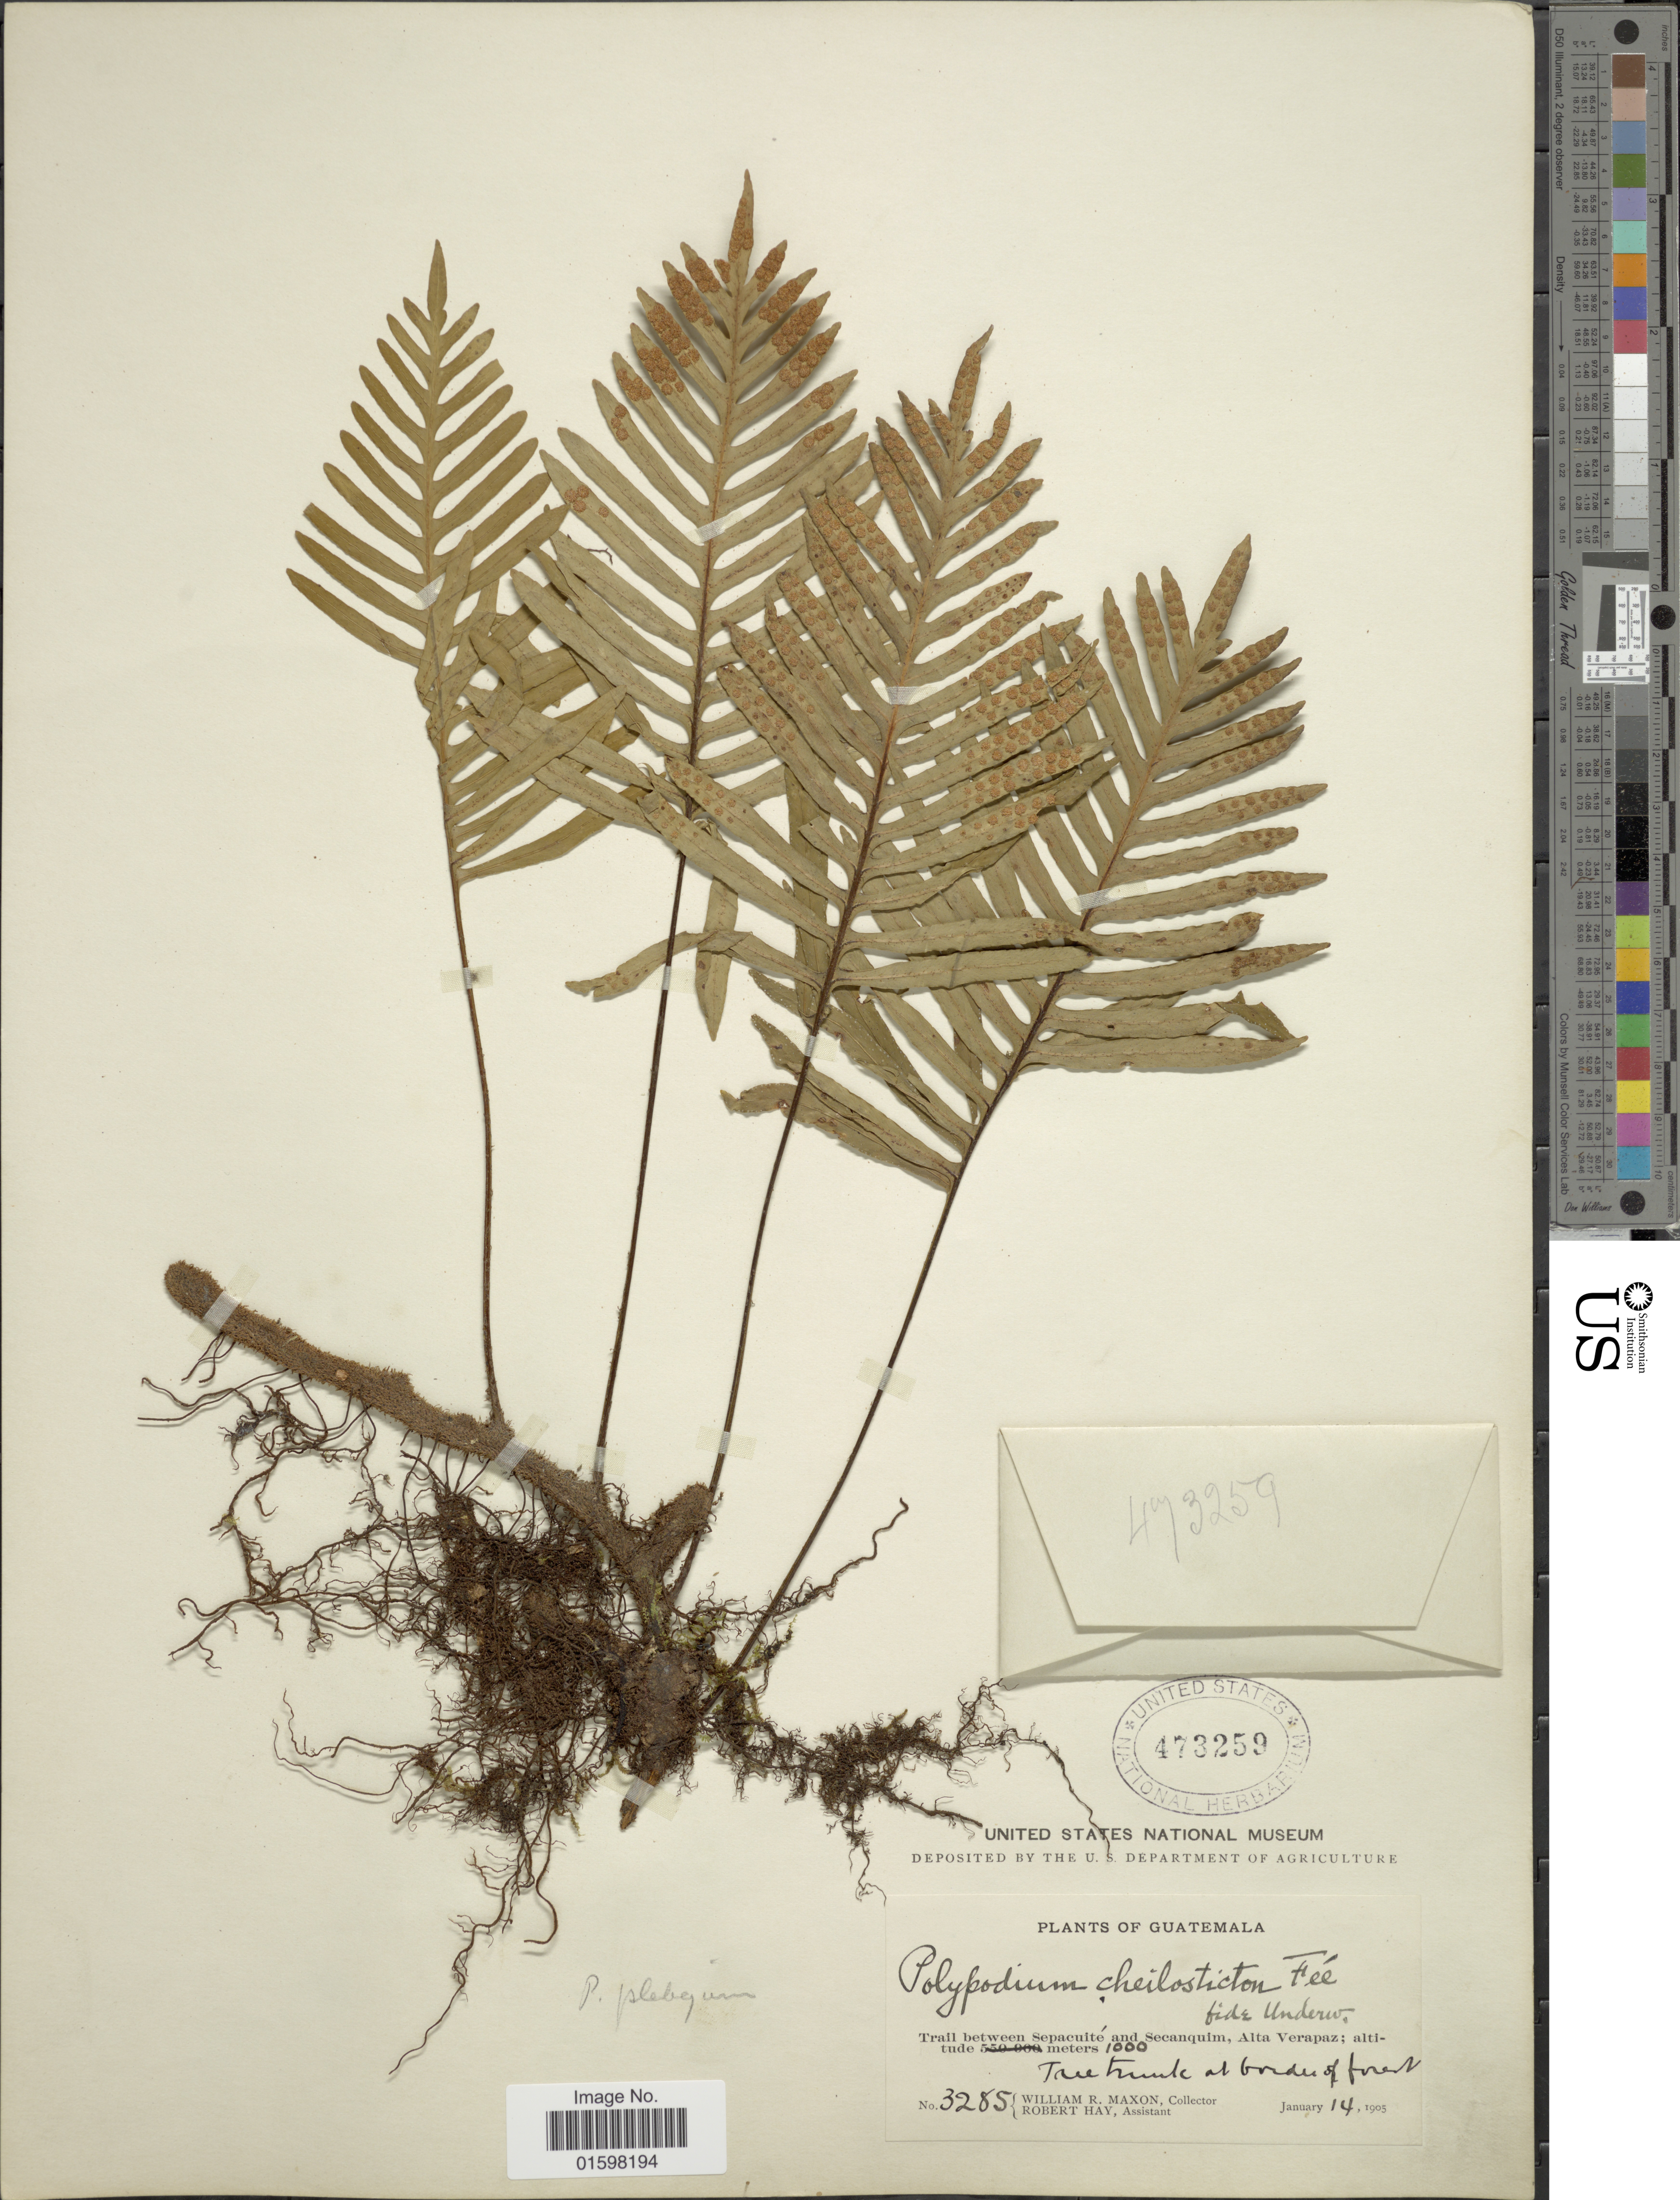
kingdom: Plantae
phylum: Tracheophyta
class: Polypodiopsida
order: Polypodiales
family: Polypodiaceae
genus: Pleopeltis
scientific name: Pleopeltis plebeia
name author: (Schltdl. ex Cham.) A.R. Sm. & Tejero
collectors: W. R. Maxon & R. H. Hay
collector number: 3285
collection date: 1905-01-14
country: Guatemala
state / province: Alta Verapaz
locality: Trail betwwen Sepacuite and Secanquim, Alta Verapaz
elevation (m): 1000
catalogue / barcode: US 473259